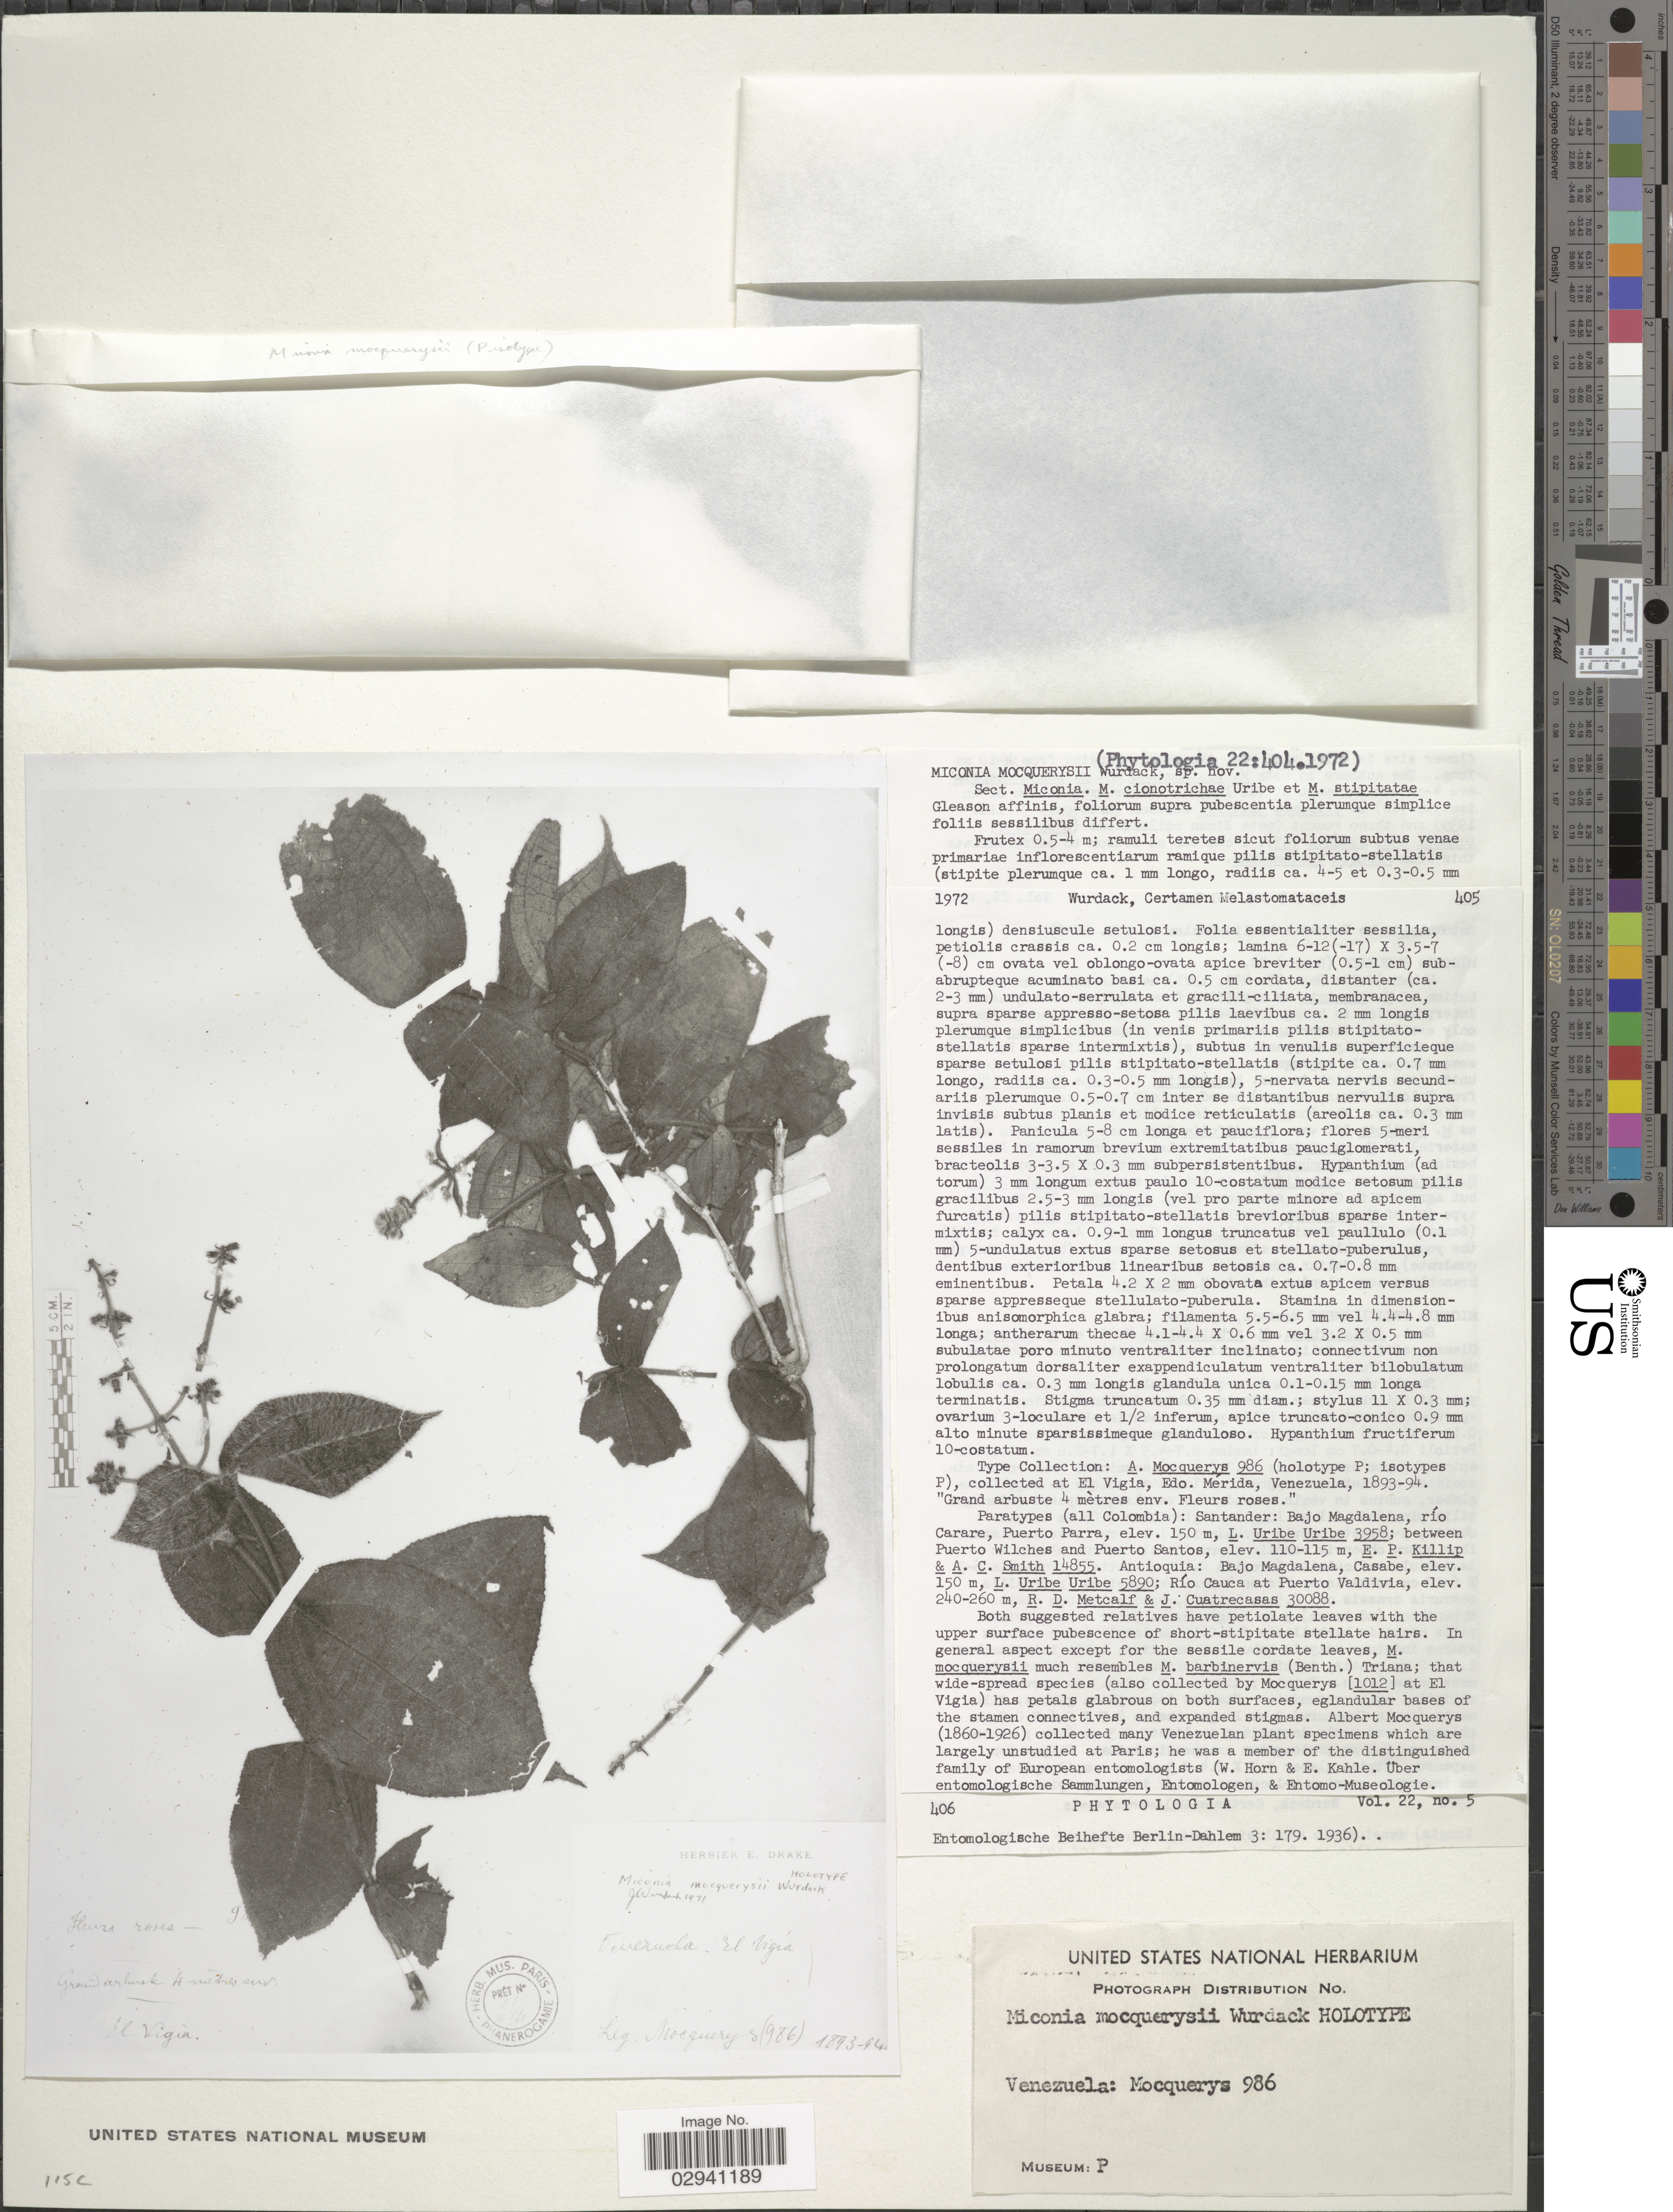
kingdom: Plantae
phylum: Tracheophyta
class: Magnoliopsida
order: Myrtales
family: Melastomataceae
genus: Miconia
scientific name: Miconia mocquerysii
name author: Wurdack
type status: Isotype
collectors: A. Mocquerys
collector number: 986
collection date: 1893/1894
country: Venezuela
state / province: Mérida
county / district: Alberto Adriani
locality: El Vigía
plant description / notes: Photograph and fragmentary material of type specimen ex herb. Paris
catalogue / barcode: US 103002